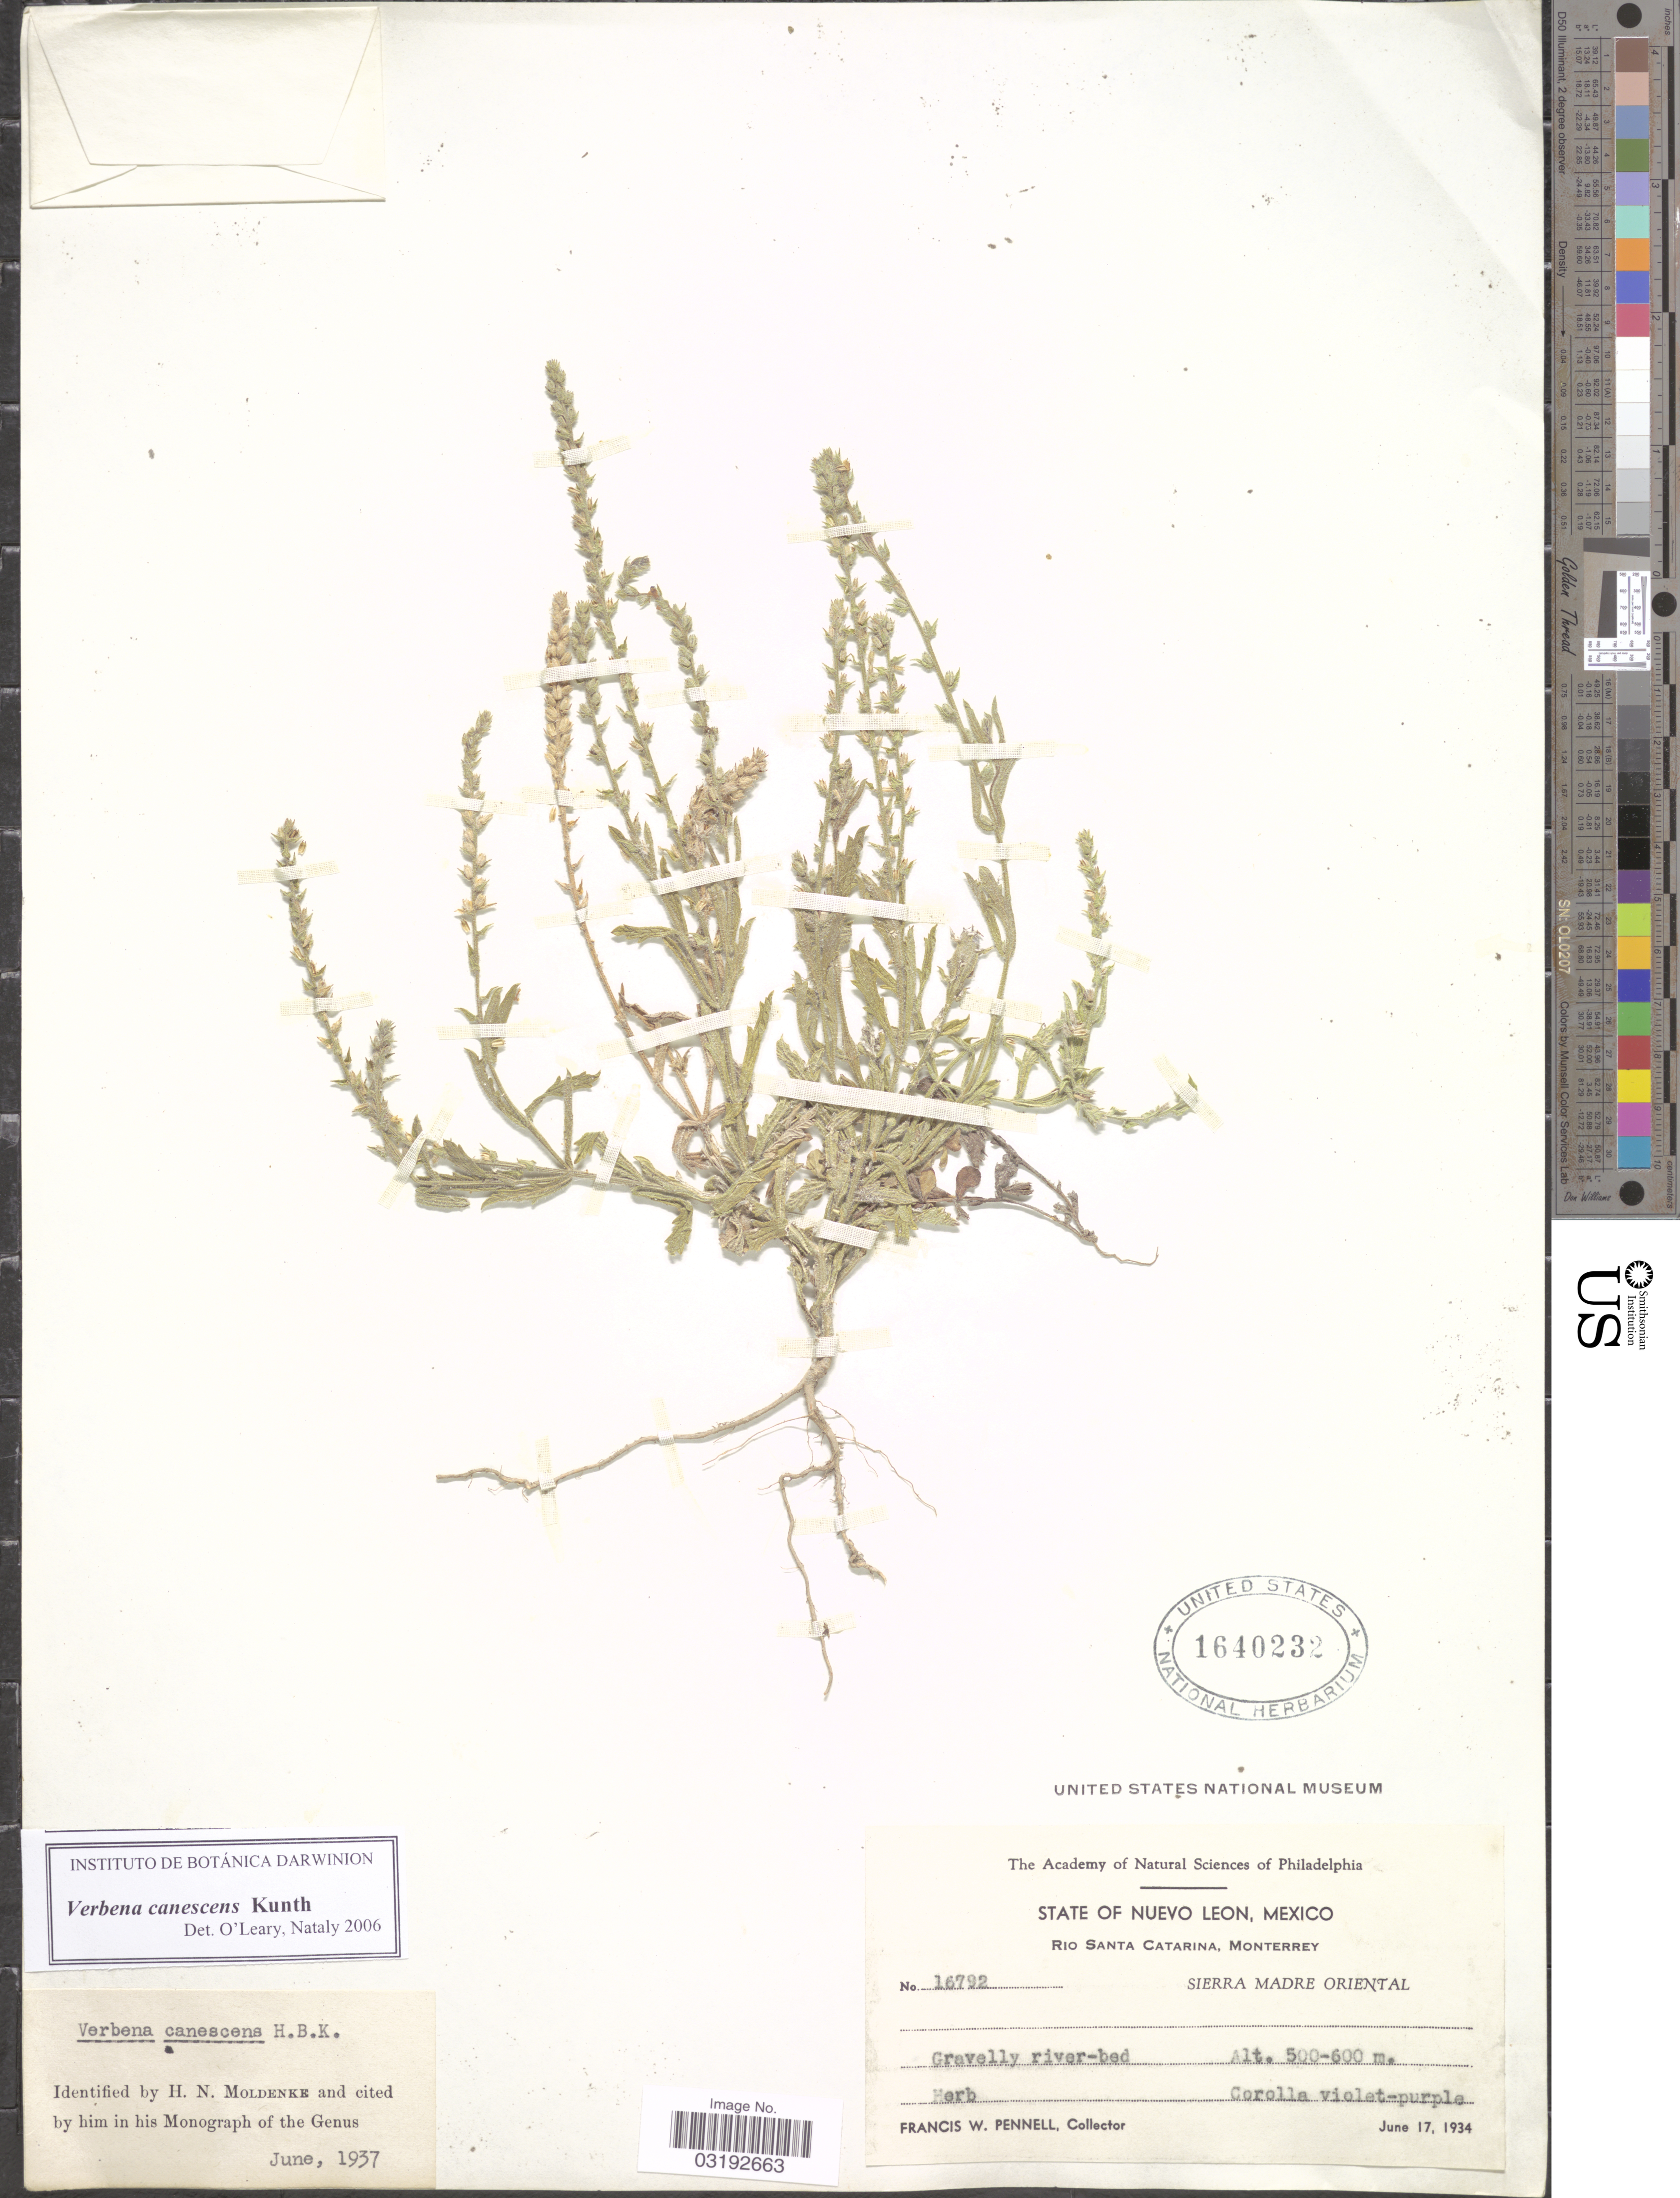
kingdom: Plantae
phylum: Tracheophyta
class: Magnoliopsida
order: Lamiales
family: Verbenaceae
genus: Verbena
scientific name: Verbena canescens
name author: Kunth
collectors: F. W. Pennell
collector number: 16792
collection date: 1934-06-17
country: Mexico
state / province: Nuevo León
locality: Rio Santa Catarina, Monterrey. Gravelly river-bed. Sierra Madre Oriental.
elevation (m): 500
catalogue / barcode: US 1640232